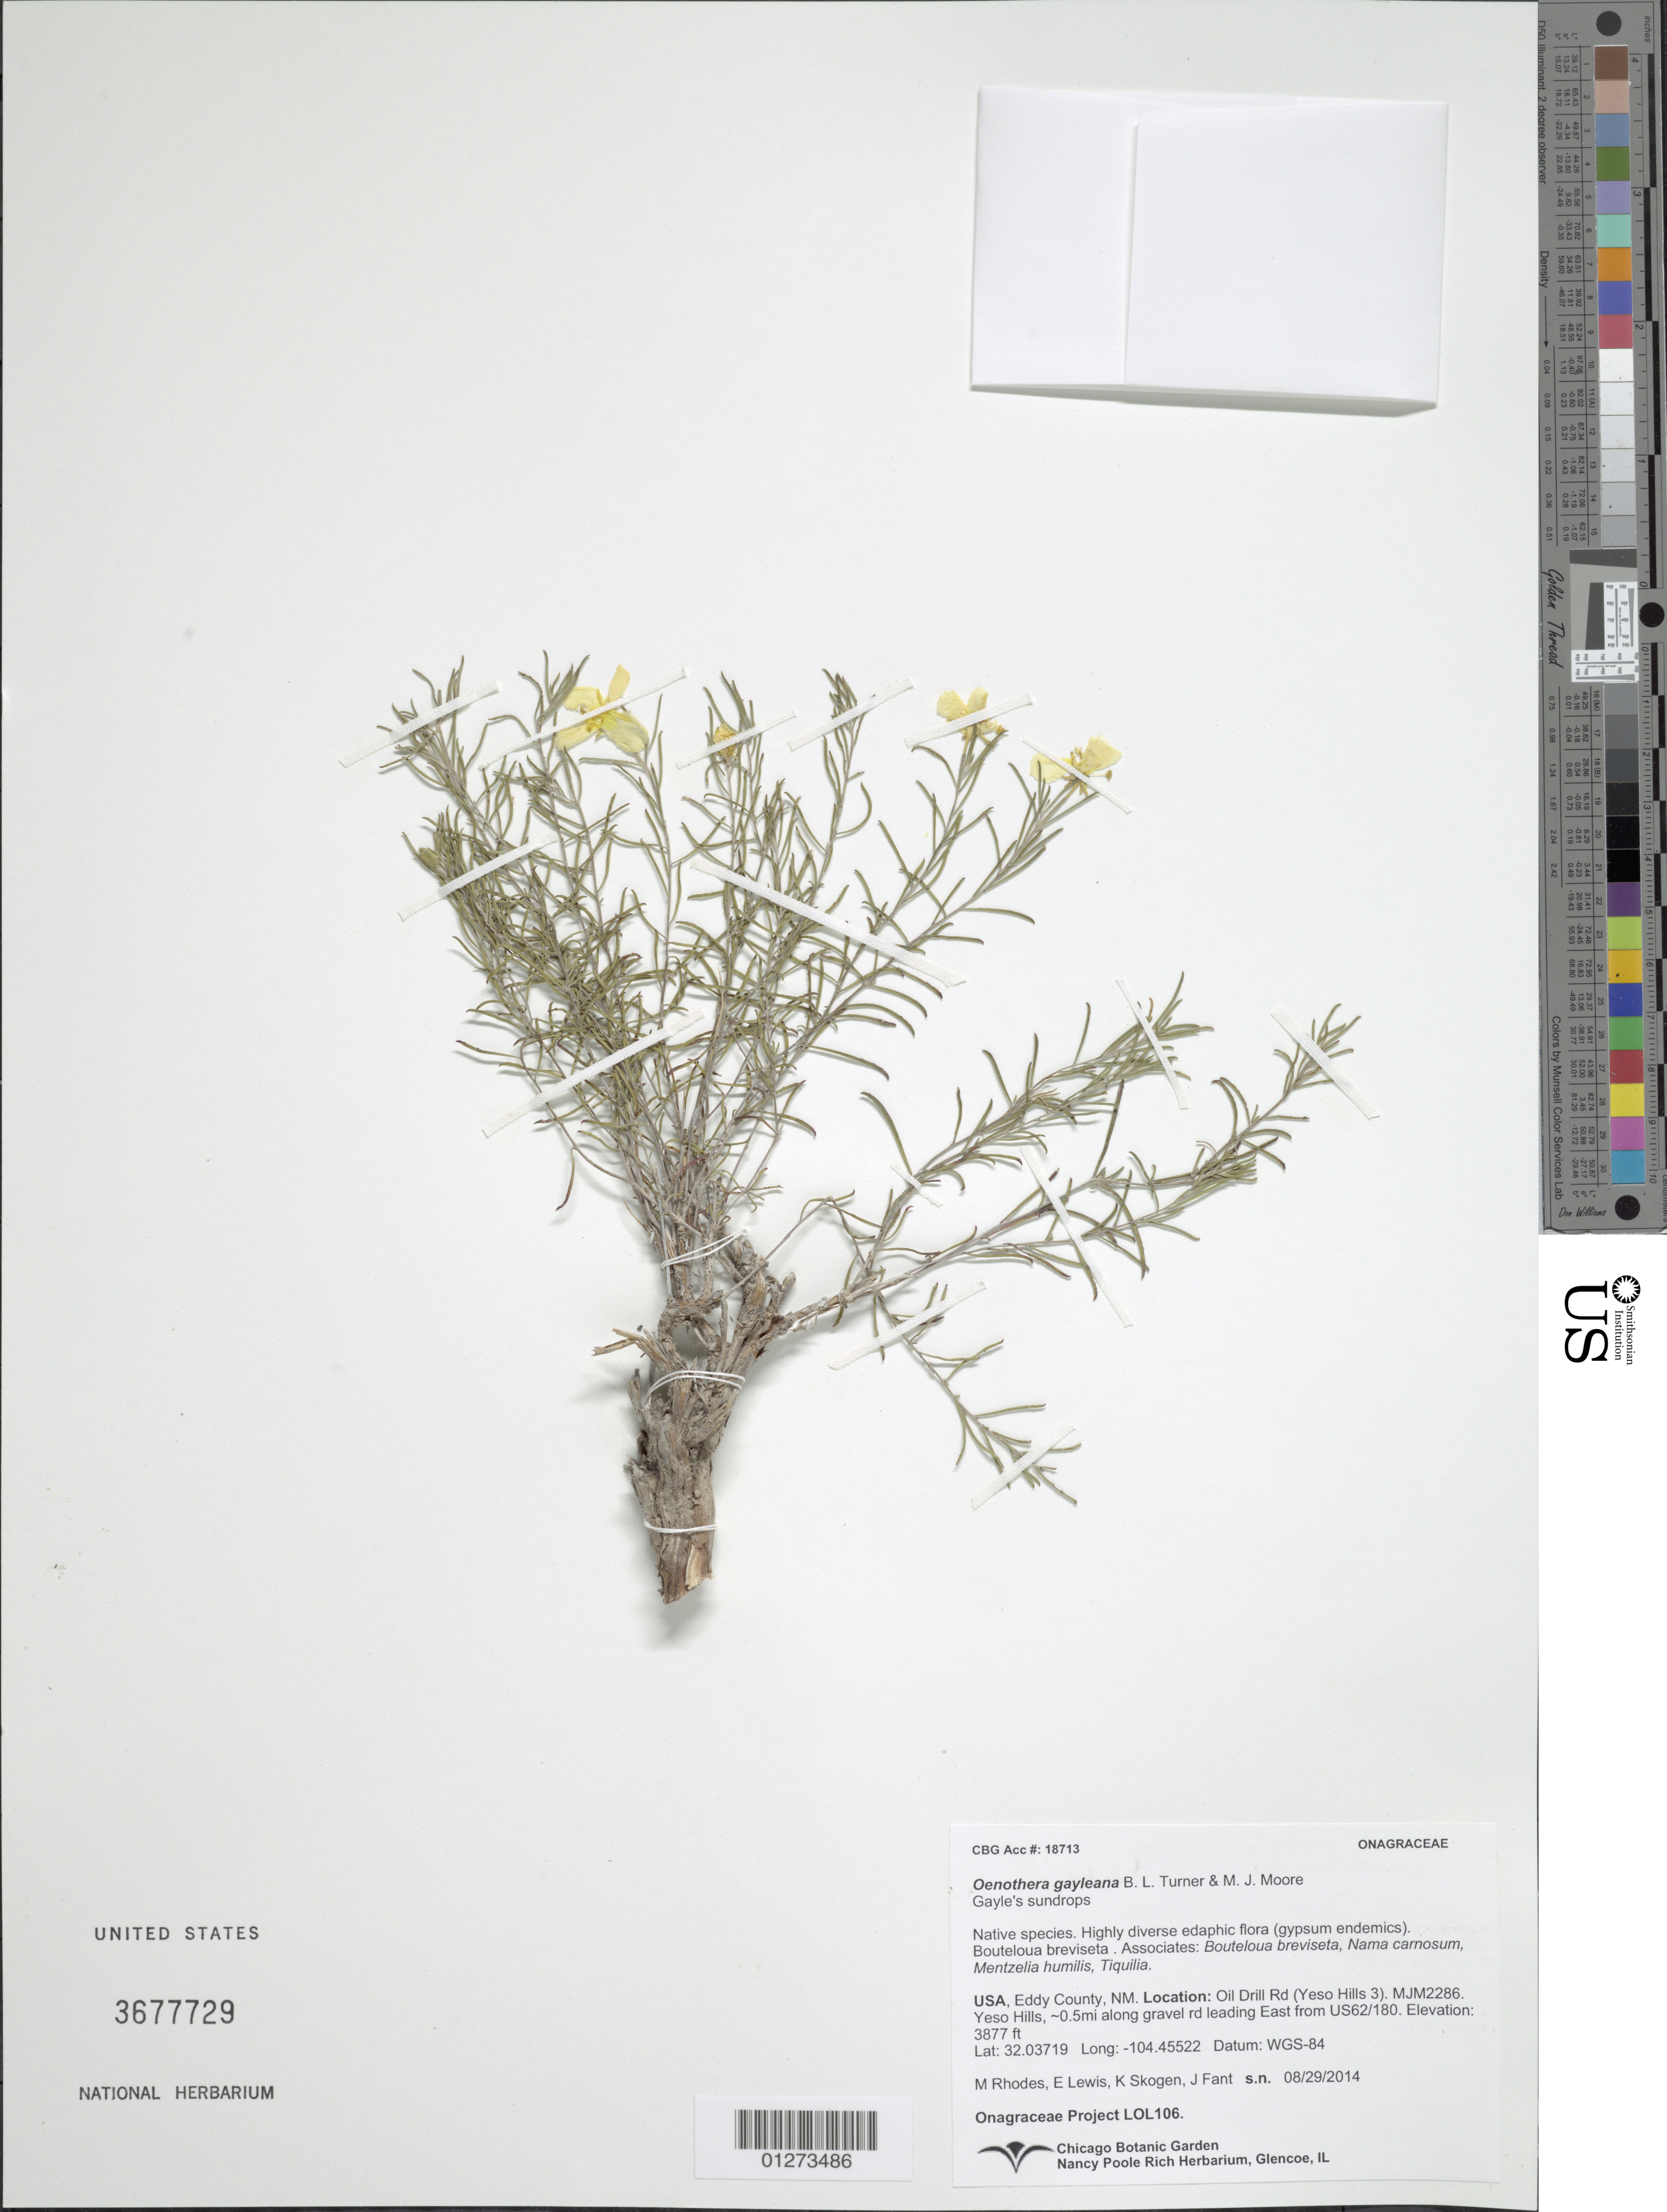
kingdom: Plantae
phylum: Tracheophyta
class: Magnoliopsida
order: Myrtales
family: Onagraceae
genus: Oenothera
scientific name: Oenothera gayleana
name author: B.L. Turner & Moore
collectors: Onagraceae Project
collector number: LOL 106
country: United States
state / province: New Mexico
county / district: Eddy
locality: MJM2286. Yeso Hills, ~0.5mi along gravel rd leading East from US62/180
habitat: highly diverse edaphic flora (gypsum endemics). Bouteloua breviseta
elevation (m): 1182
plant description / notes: CHIC, US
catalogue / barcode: US 3677729